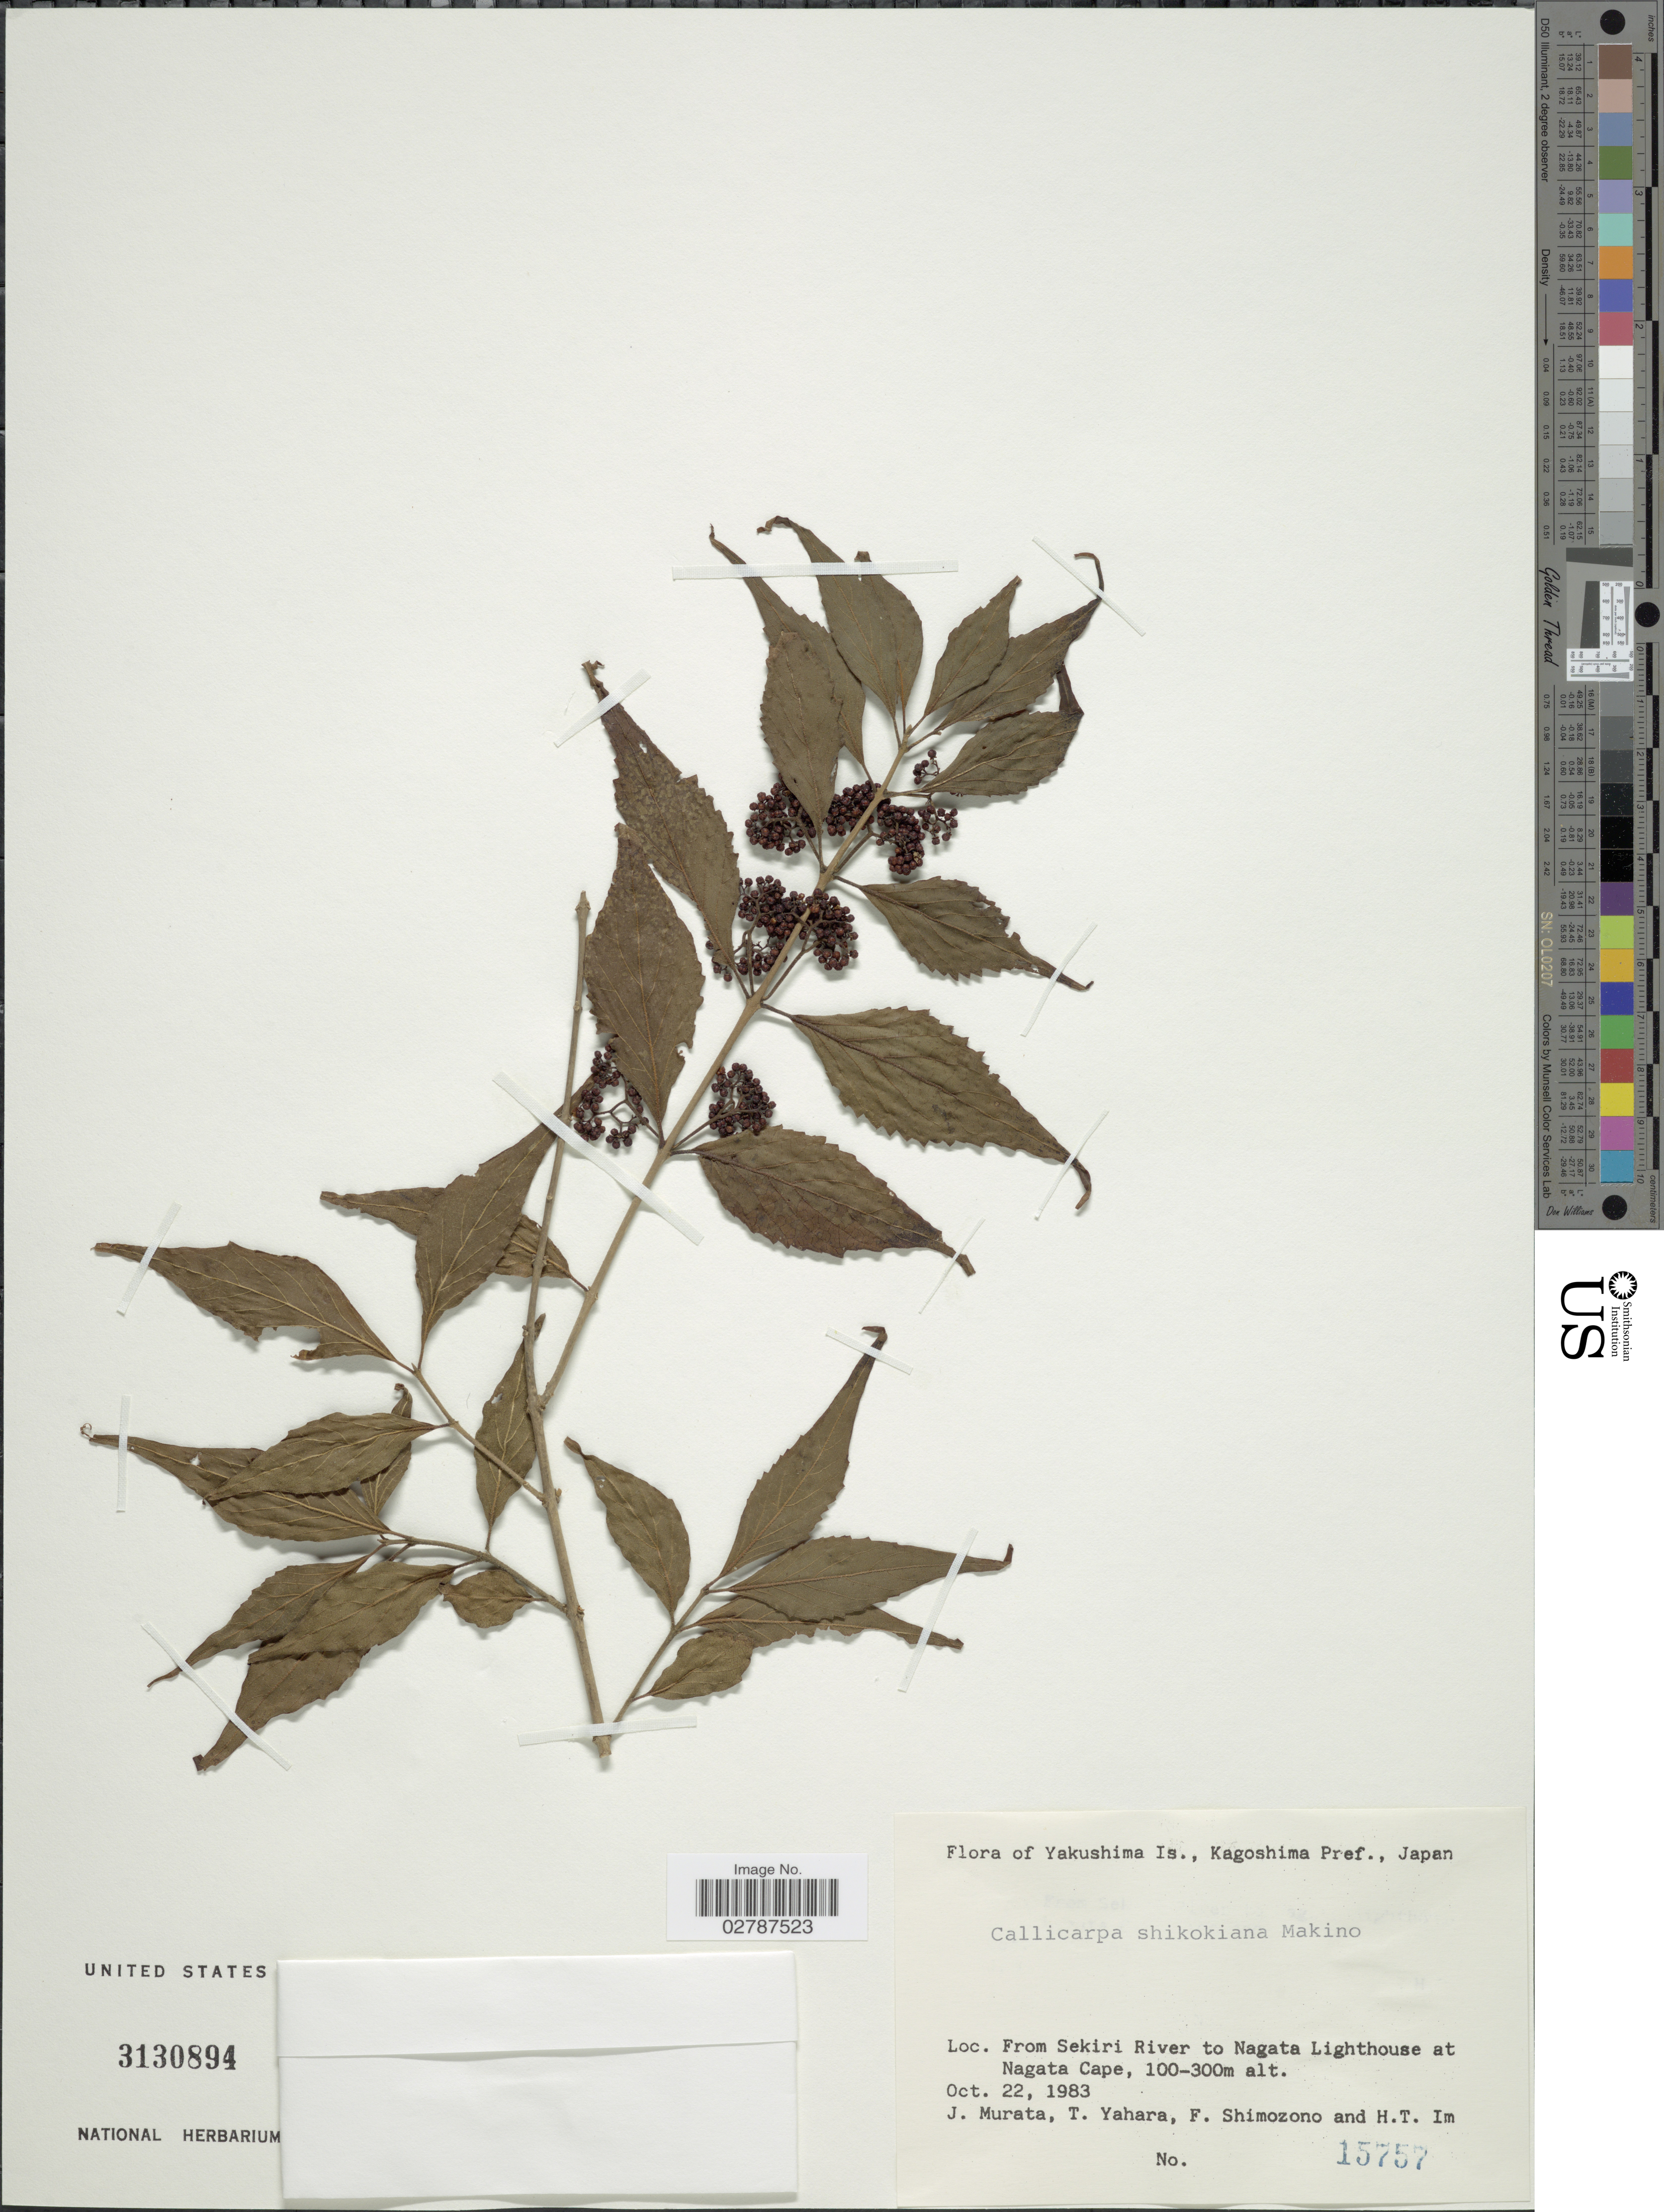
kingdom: Plantae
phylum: Tracheophyta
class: Magnoliopsida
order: Lamiales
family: Lamiaceae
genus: Callicarpa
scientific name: Callicarpa shikokiana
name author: Makino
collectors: J. Murata, T. Yahara, F. Shimozono & H. Im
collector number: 15757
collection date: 1983-10-22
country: Japan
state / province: Kagosima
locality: Yakushima Is., Kagoshima Pref., From Sekiri River to Nagata Lighthouse at Nagata Cape.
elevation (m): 100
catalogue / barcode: US 3130894